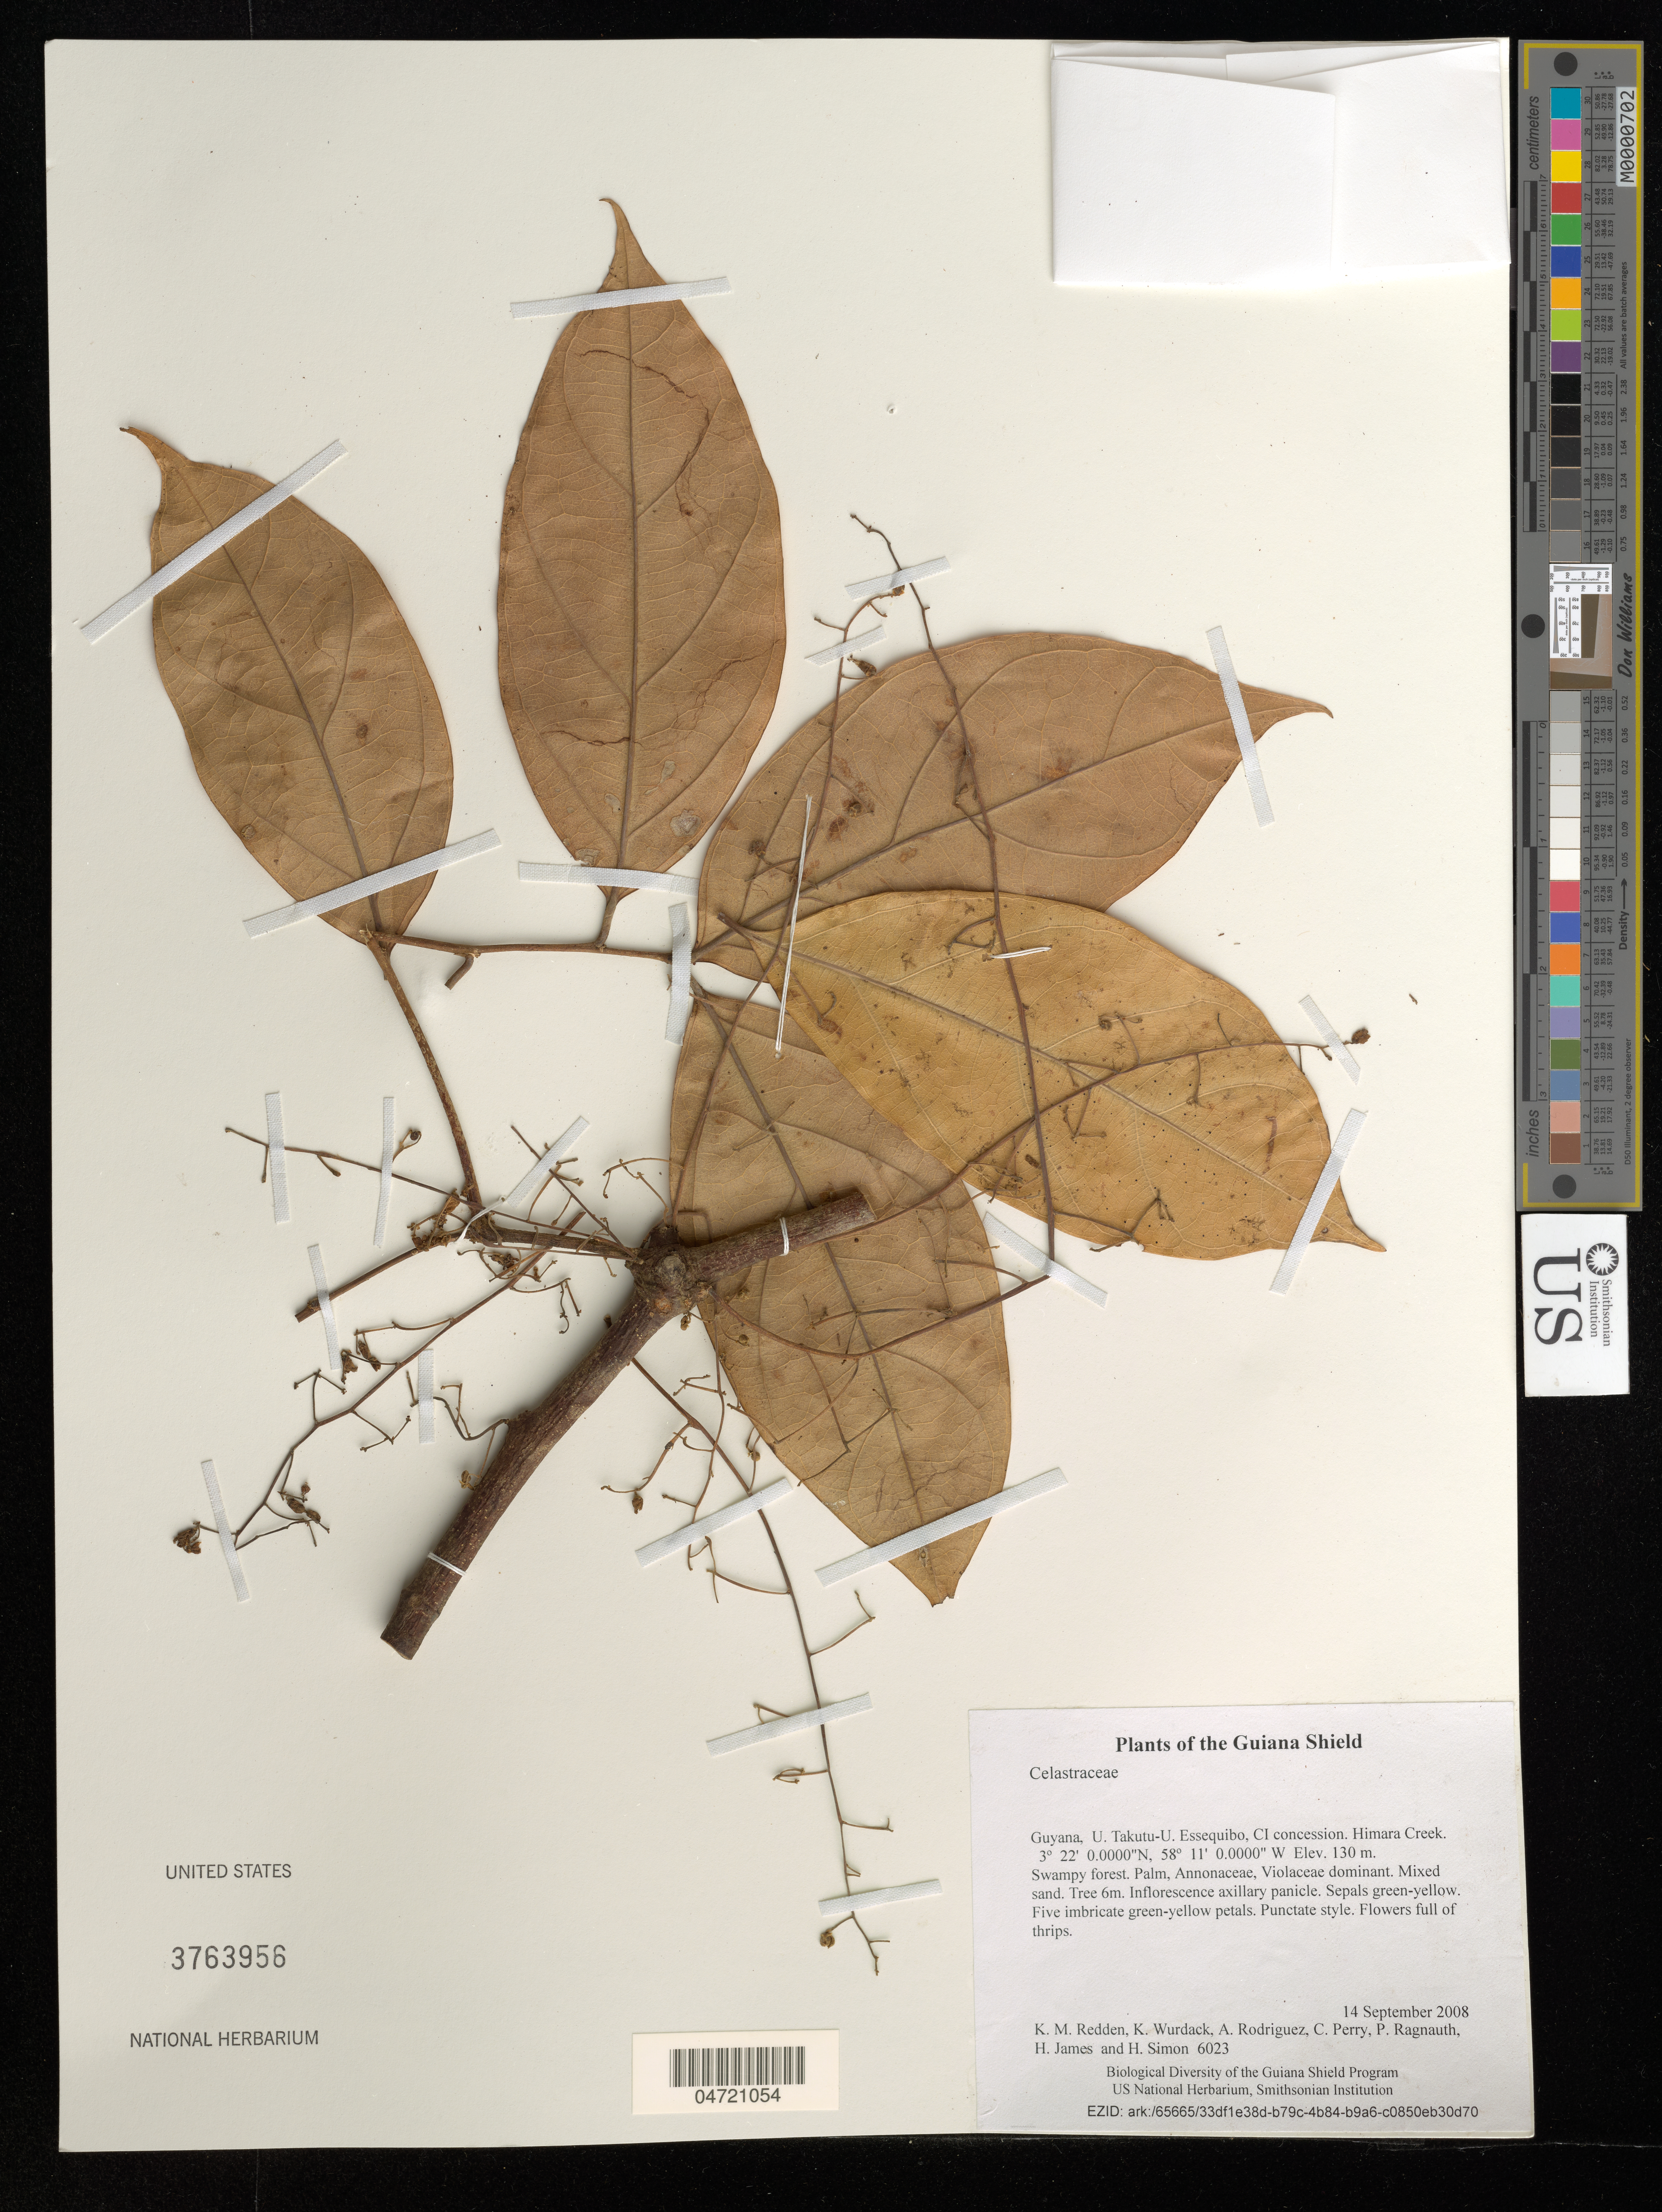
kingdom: Plantae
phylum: Tracheophyta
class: Magnoliopsida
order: Celastrales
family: Celastraceae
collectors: K. M. Redden, K. Wurdack, A. Rodriguez, C. Perry, P. Ragnauth, H. James & H. Simon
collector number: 6023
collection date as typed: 14 September 2008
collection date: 2008-09-14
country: Guyana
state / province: U. Takutu-U. Essequibo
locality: CI concession. Himara Creek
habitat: Swampy forest. Palm, Annonaceae, Violaceae dominant. Mixed sand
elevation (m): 130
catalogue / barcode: US 3763956